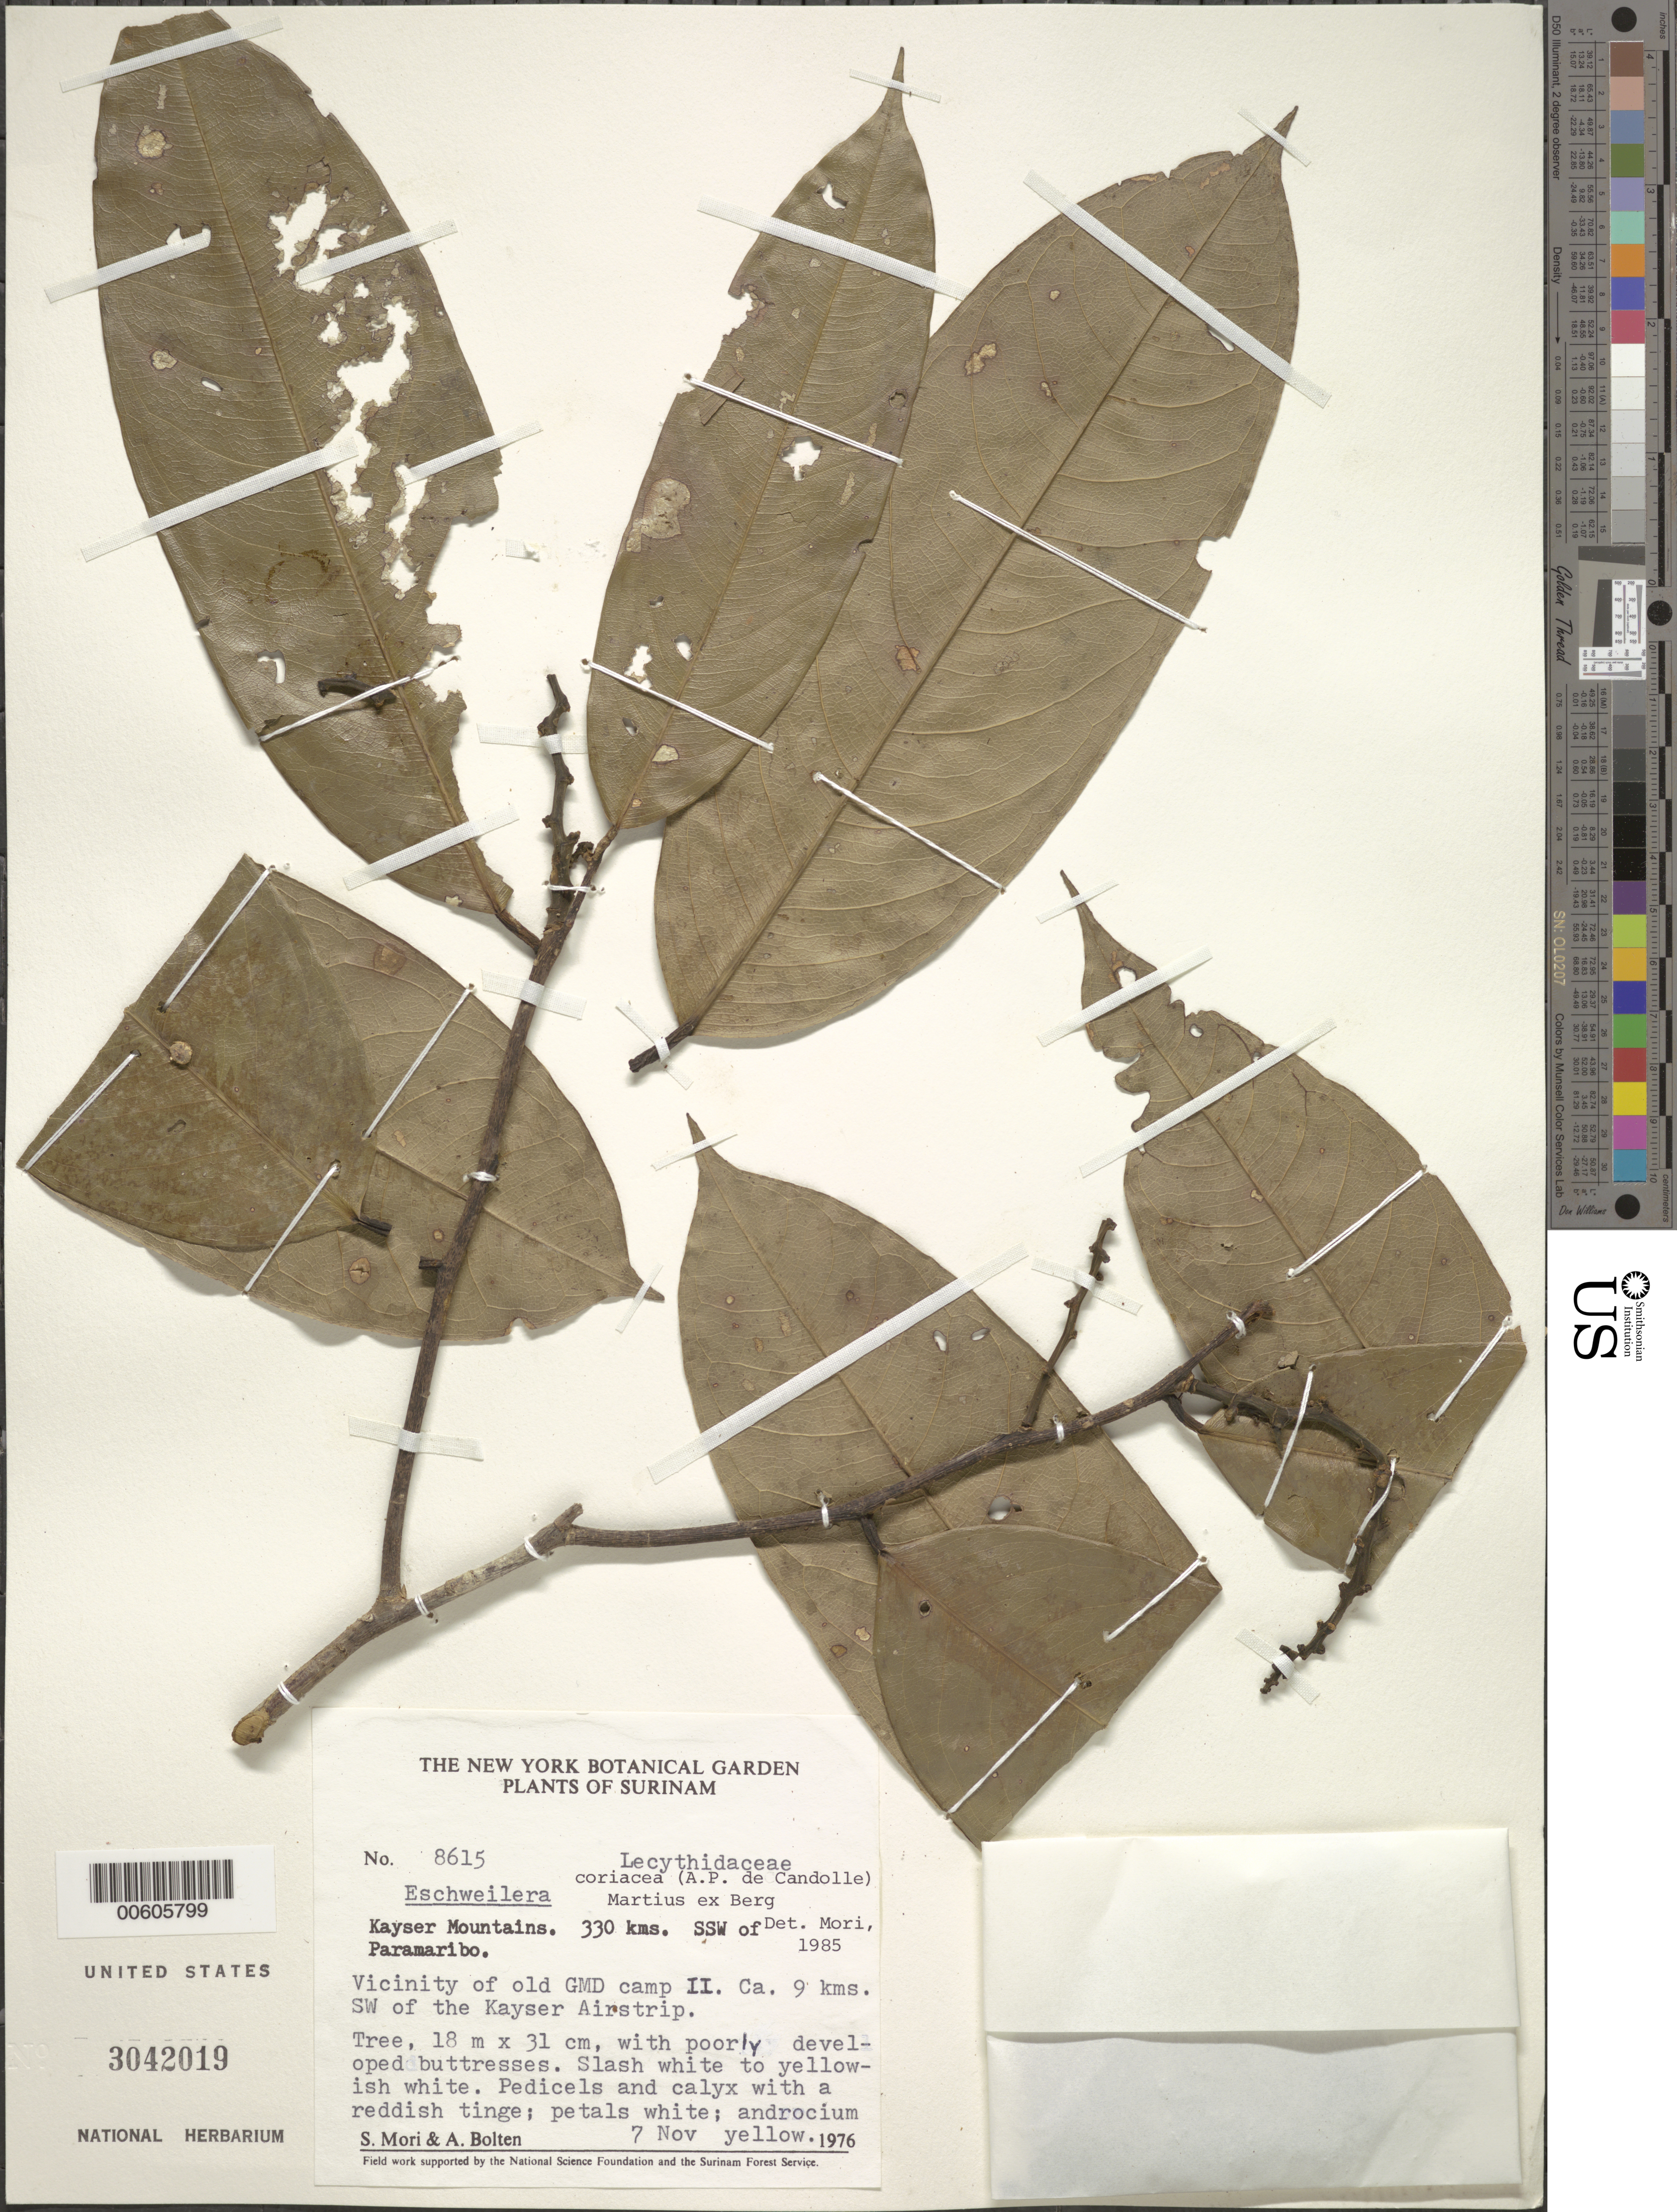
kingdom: Plantae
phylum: Tracheophyta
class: Magnoliopsida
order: Ericales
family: Lecythidaceae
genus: Eschweilera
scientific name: Eschweilera coriacea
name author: (DC.) S.A. Mori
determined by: Mori, Scott A.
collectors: S. Mori & A. Bolten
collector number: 8615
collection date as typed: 7-Nov-76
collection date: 1976-11-07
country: Suriname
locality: Kayser Mountains, 330 km SSW of Paramaribo, vicinity of GMD camp II, 9 km SW Kayser Airstrip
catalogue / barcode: US 3042019